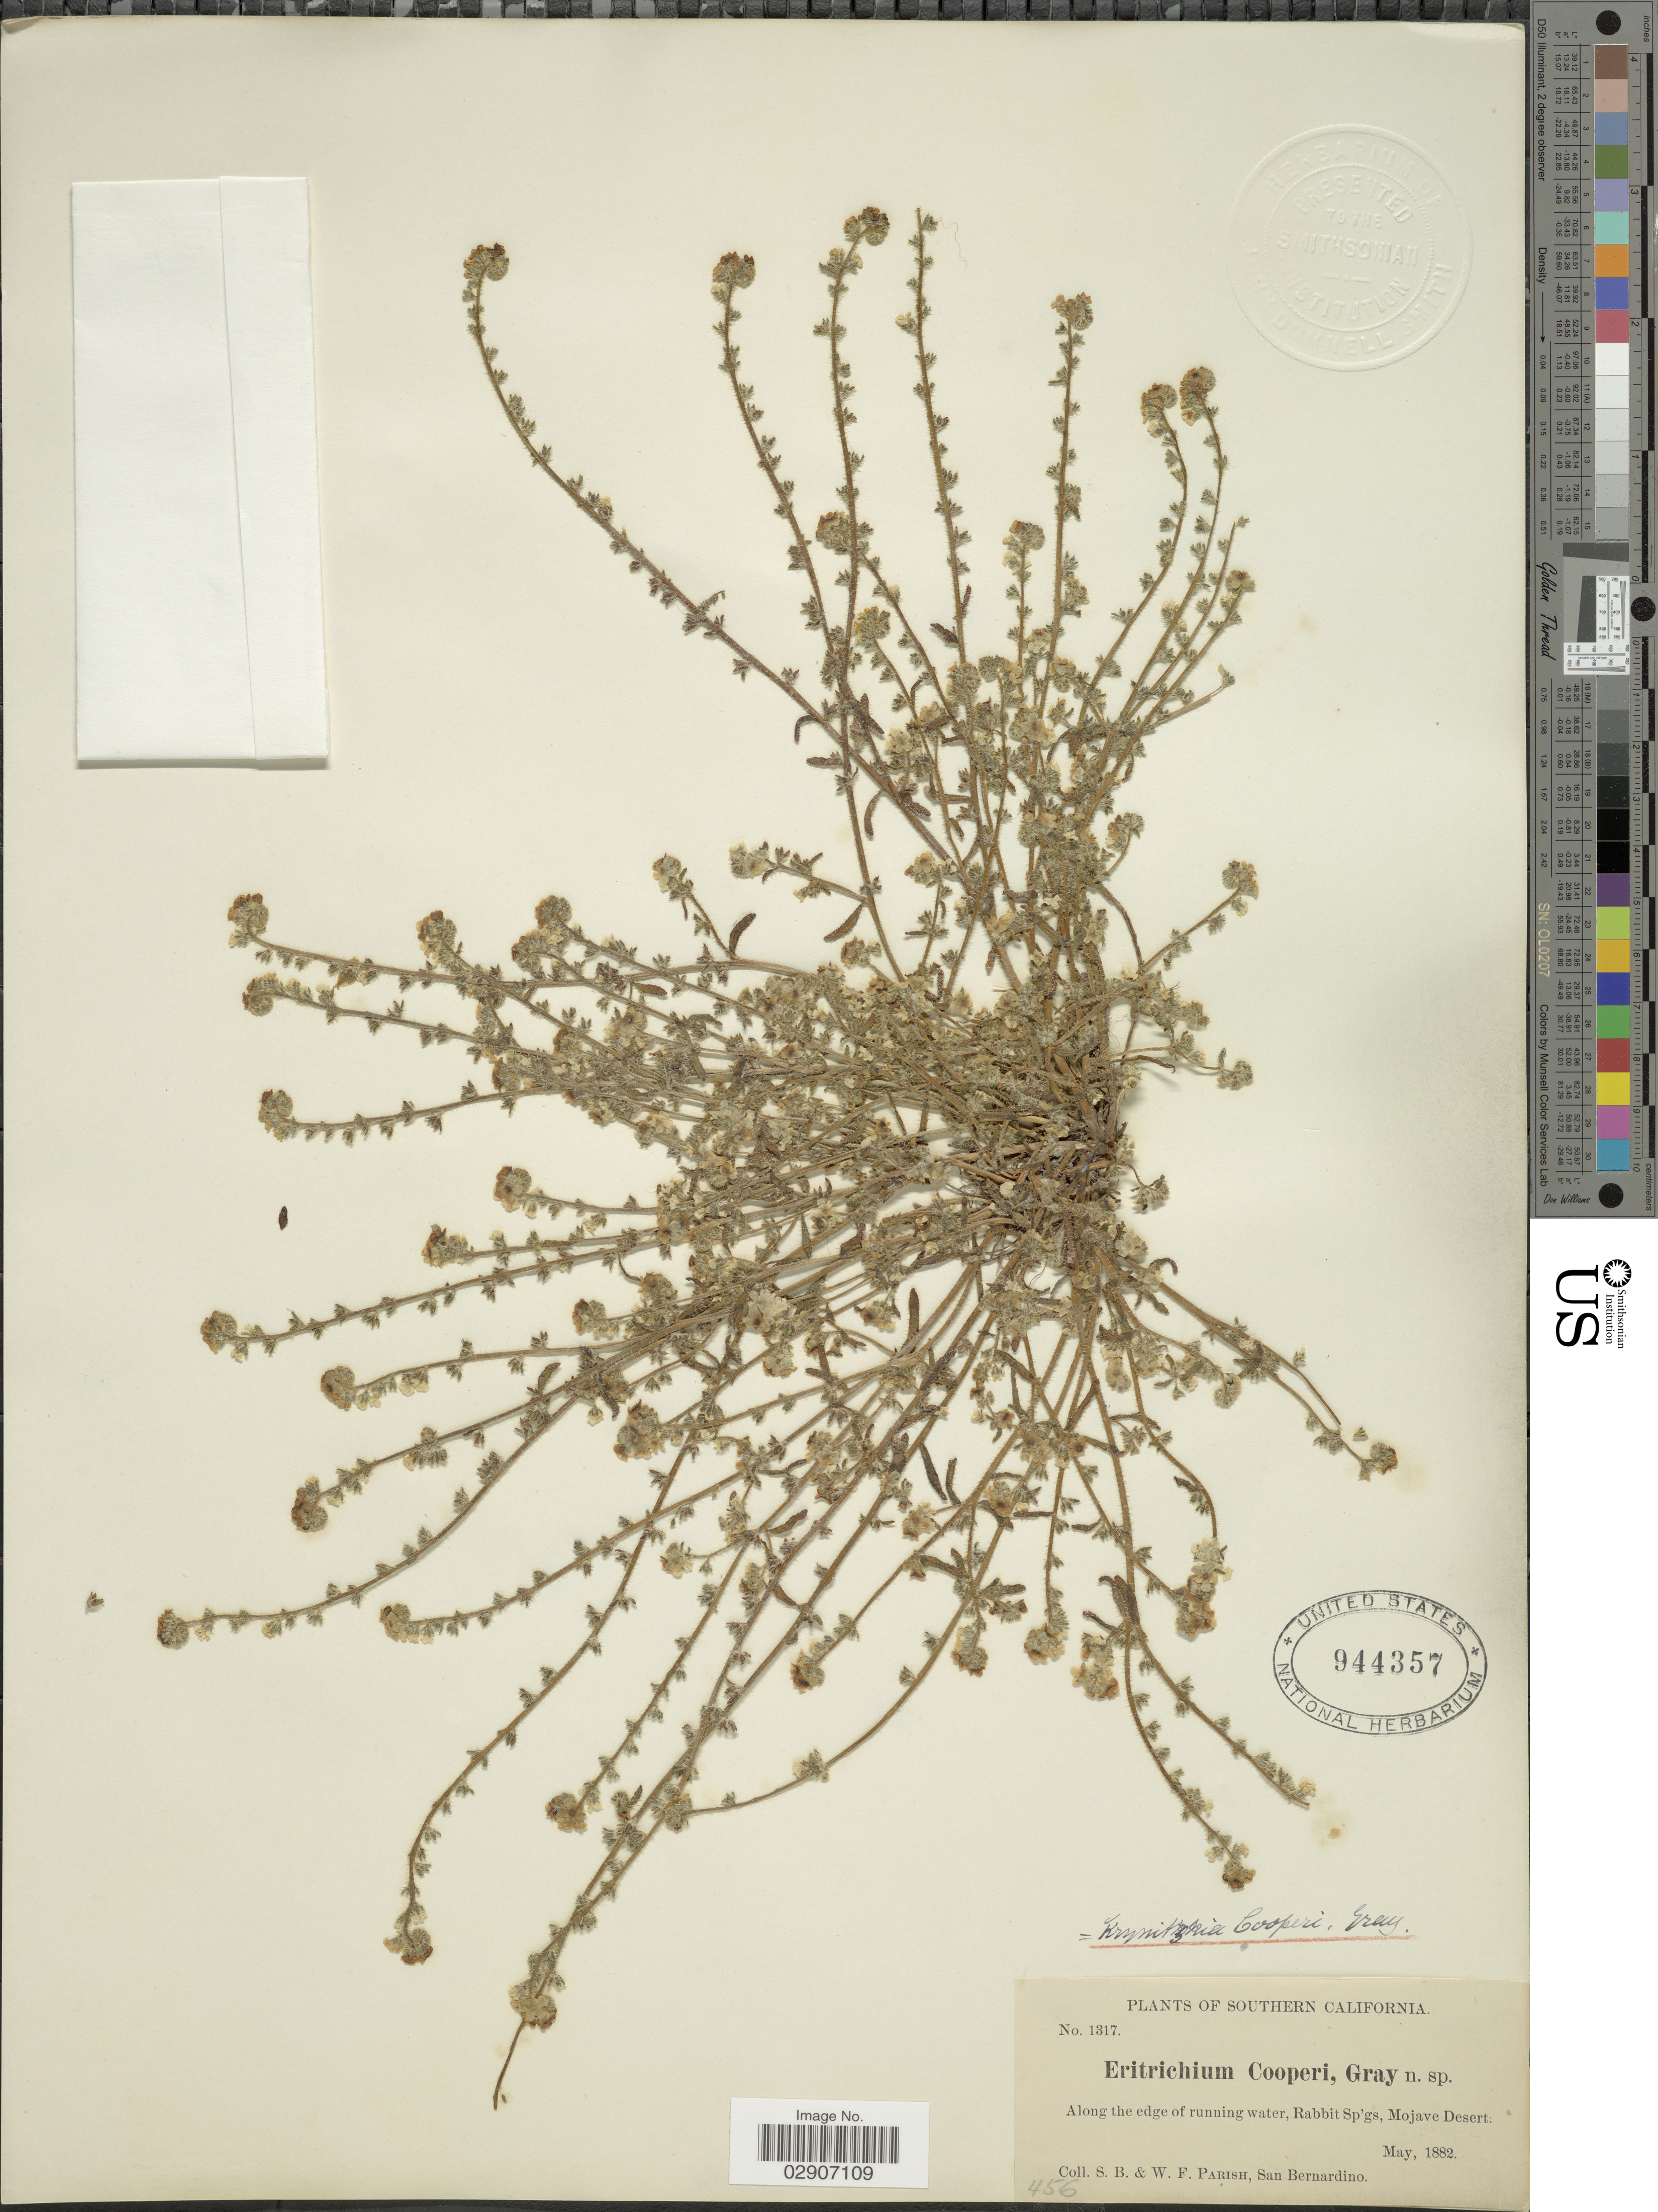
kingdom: Plantae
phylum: Tracheophyta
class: Magnoliopsida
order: Boraginales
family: Boraginaceae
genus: Plagiobothrys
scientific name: Plagiobothrys parishii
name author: I.M. Johnst.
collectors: S. B. Parish & W. F. Parish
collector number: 1317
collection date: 1882-05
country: United States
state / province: California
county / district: San Bernardino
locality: Southern California. Along the edge of running water, Rabbit Sp'gs, Mojave Desert.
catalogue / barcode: US 944357